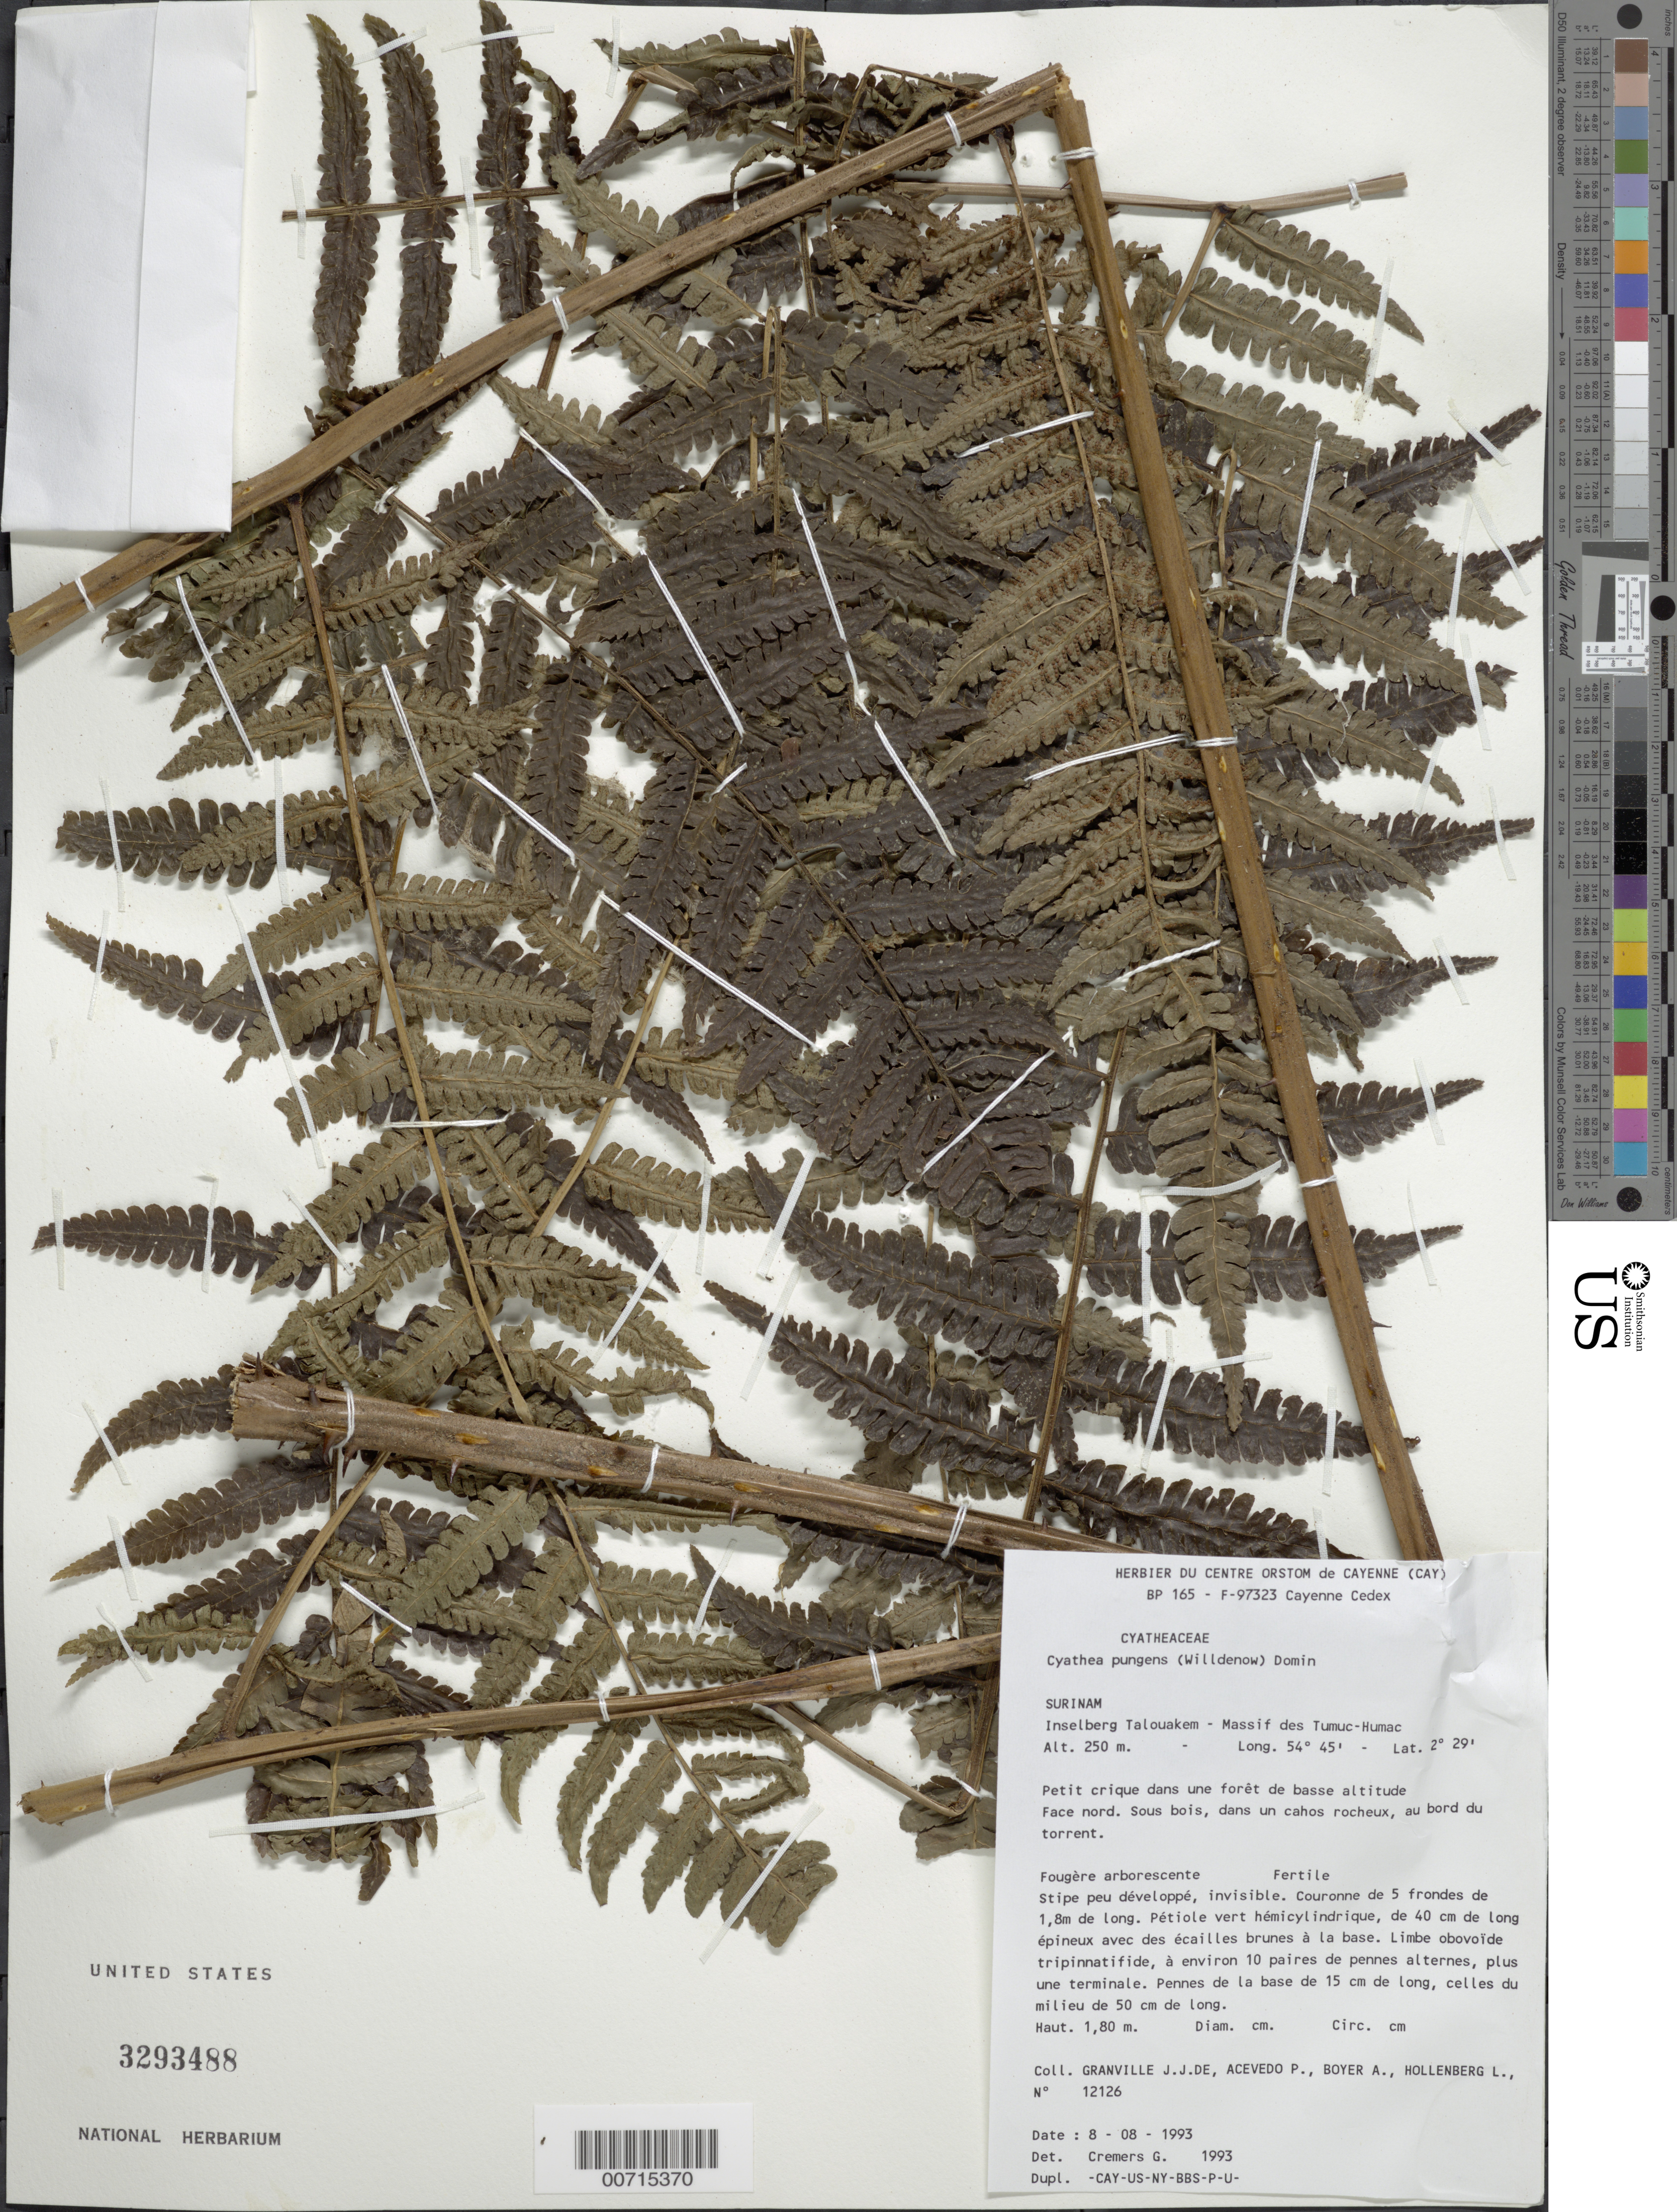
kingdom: Plantae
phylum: Tracheophyta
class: Polypodiopsida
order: Cyatheales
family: Cyatheaceae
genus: Cyathea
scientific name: Cyathea pungens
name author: (Willd.) Domin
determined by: Cremers, Georges A.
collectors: J.-J. de Granville, P. Acevedo-Rodr., A. Boyer & L. Hollenberg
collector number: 12126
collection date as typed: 8-Aug-93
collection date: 1993-08-08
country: Suriname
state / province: Sipaliwini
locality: Inselberg Talouakem, Massif des Tumuc-Humac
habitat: Small creek in low forest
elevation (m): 250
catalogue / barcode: US 3293488